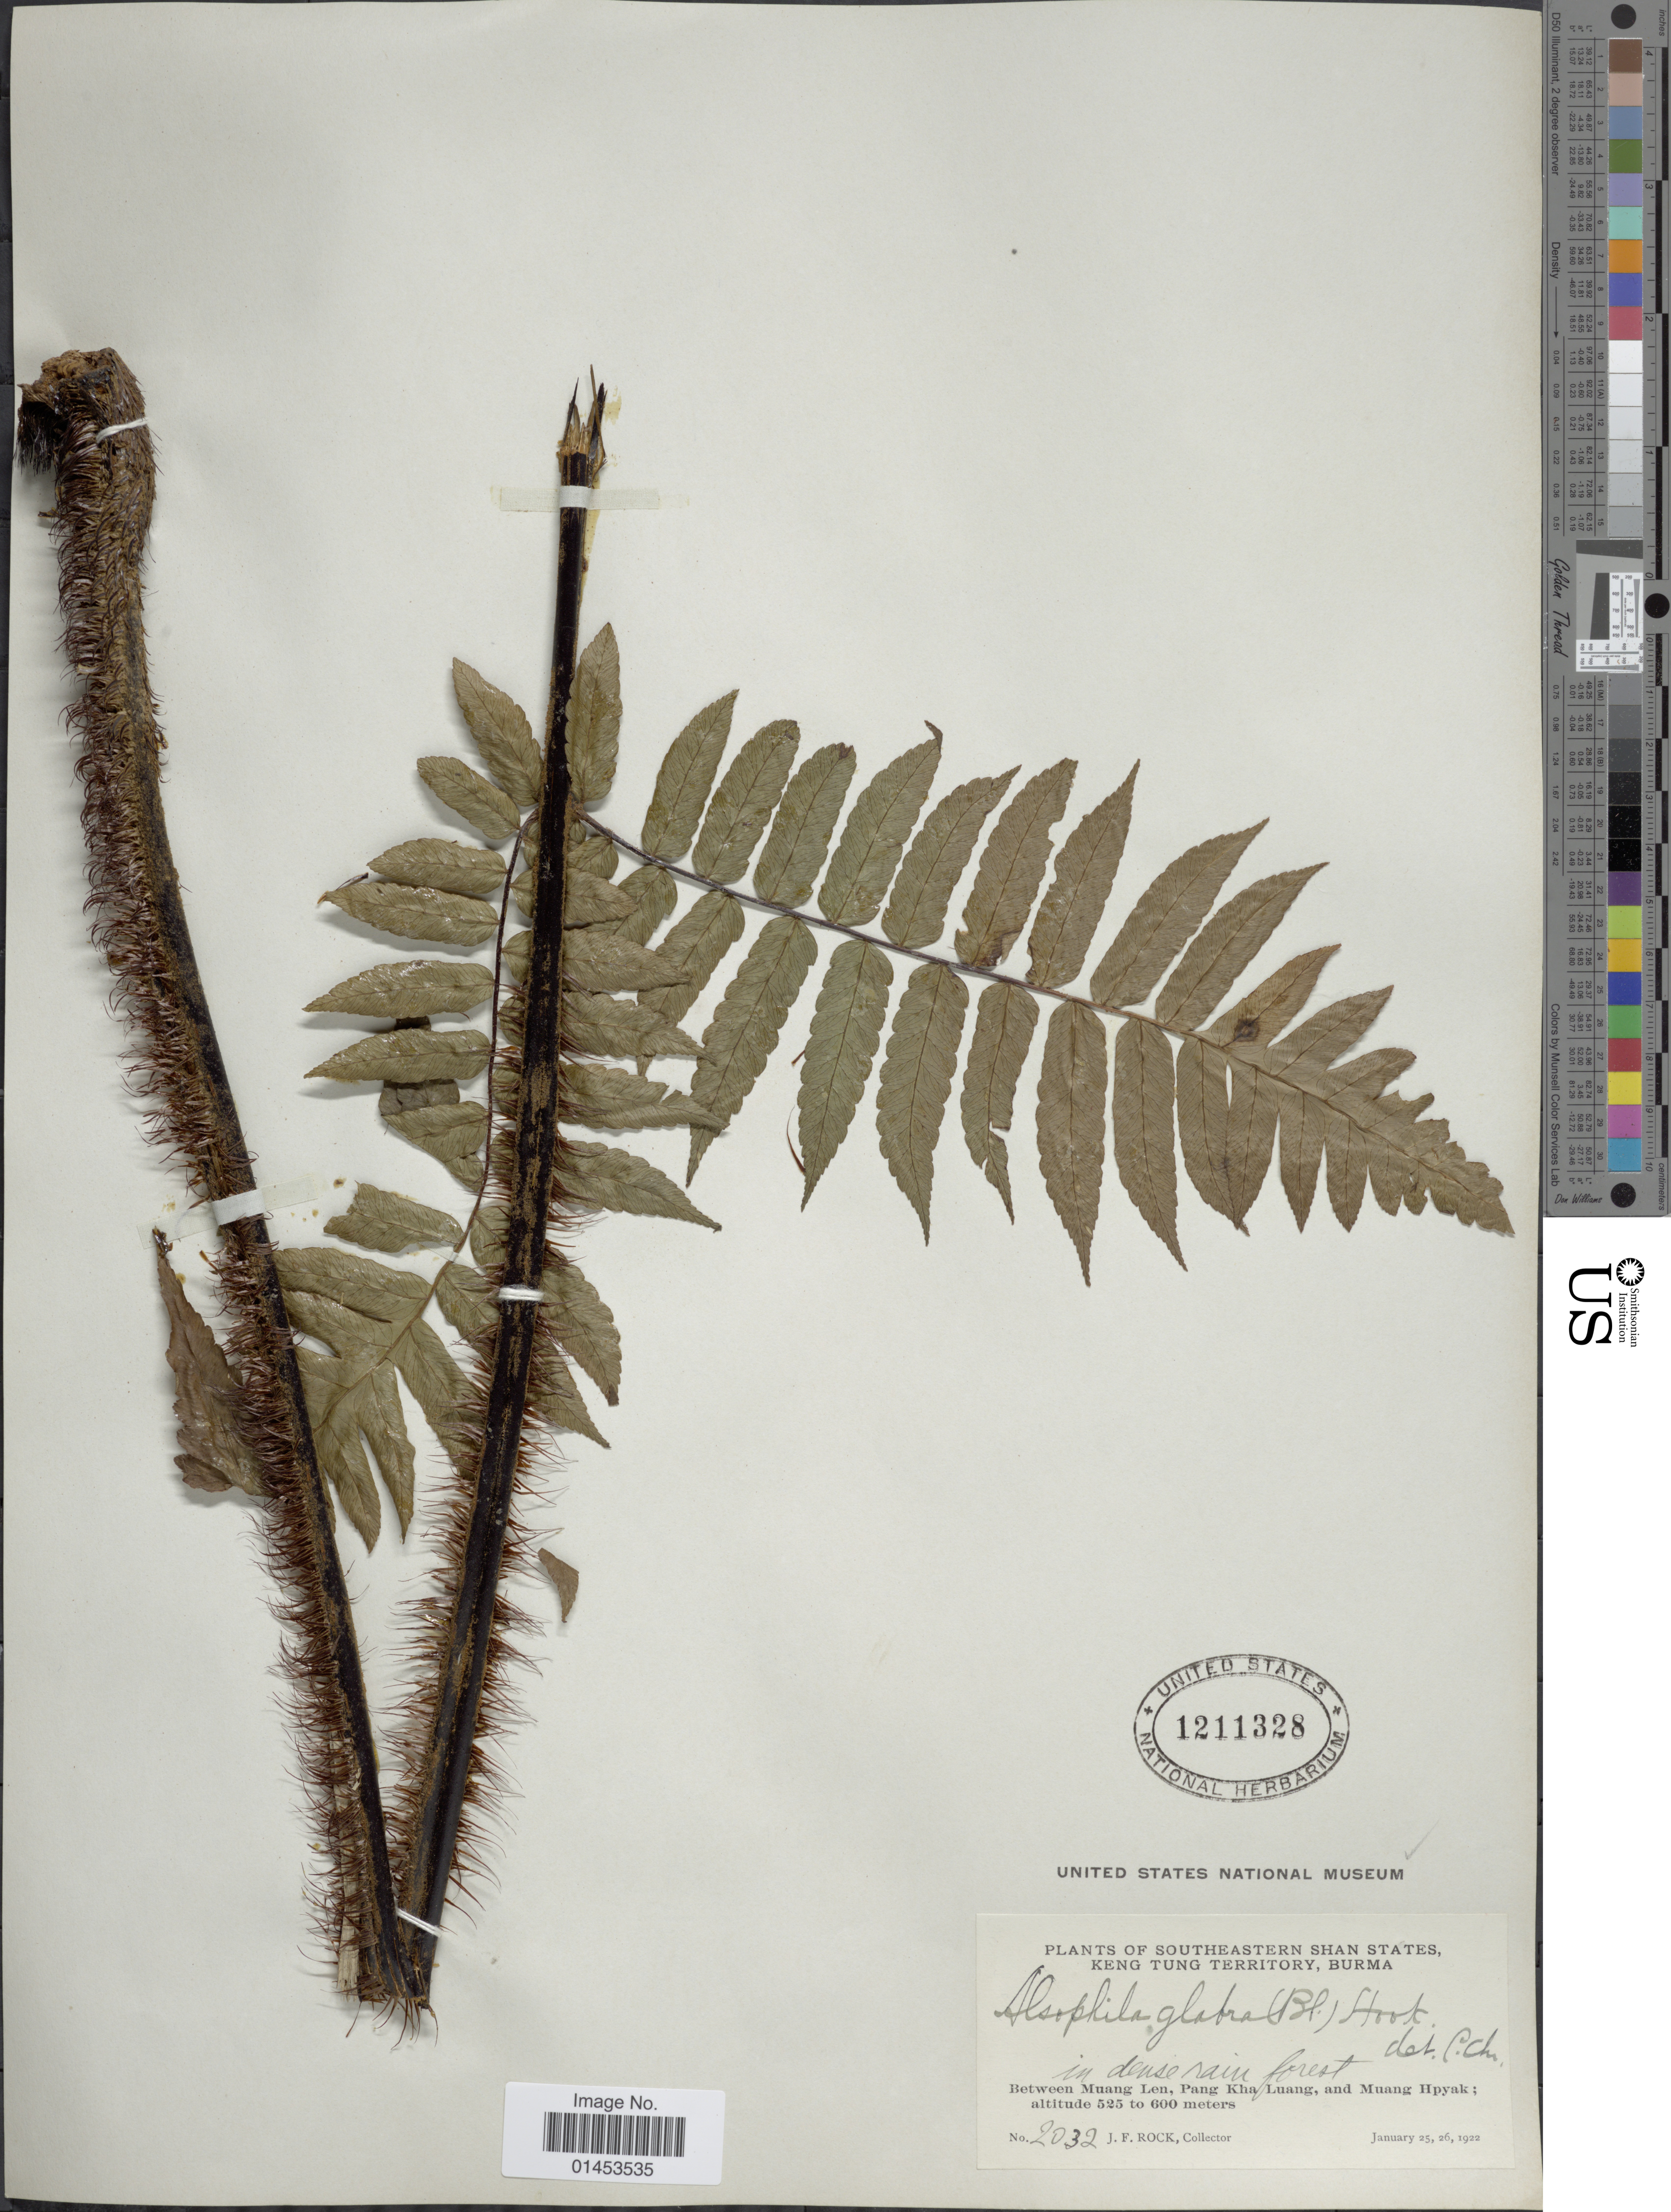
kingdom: Plantae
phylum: Tracheophyta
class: Polypodiopsida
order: Cyatheales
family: Cyatheaceae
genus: Cyathea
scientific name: Cyathea gigantea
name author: (Wall. ex Hook.) Holttum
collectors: J. Rock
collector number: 2032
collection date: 1922-01-25/1922-01-26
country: Myanmar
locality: Southeastern Shan States, Keng Tung Territory, Burma, Between Muang Len, Pang Kha Luang, and Muang Hpyak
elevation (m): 525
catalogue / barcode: US 1211328